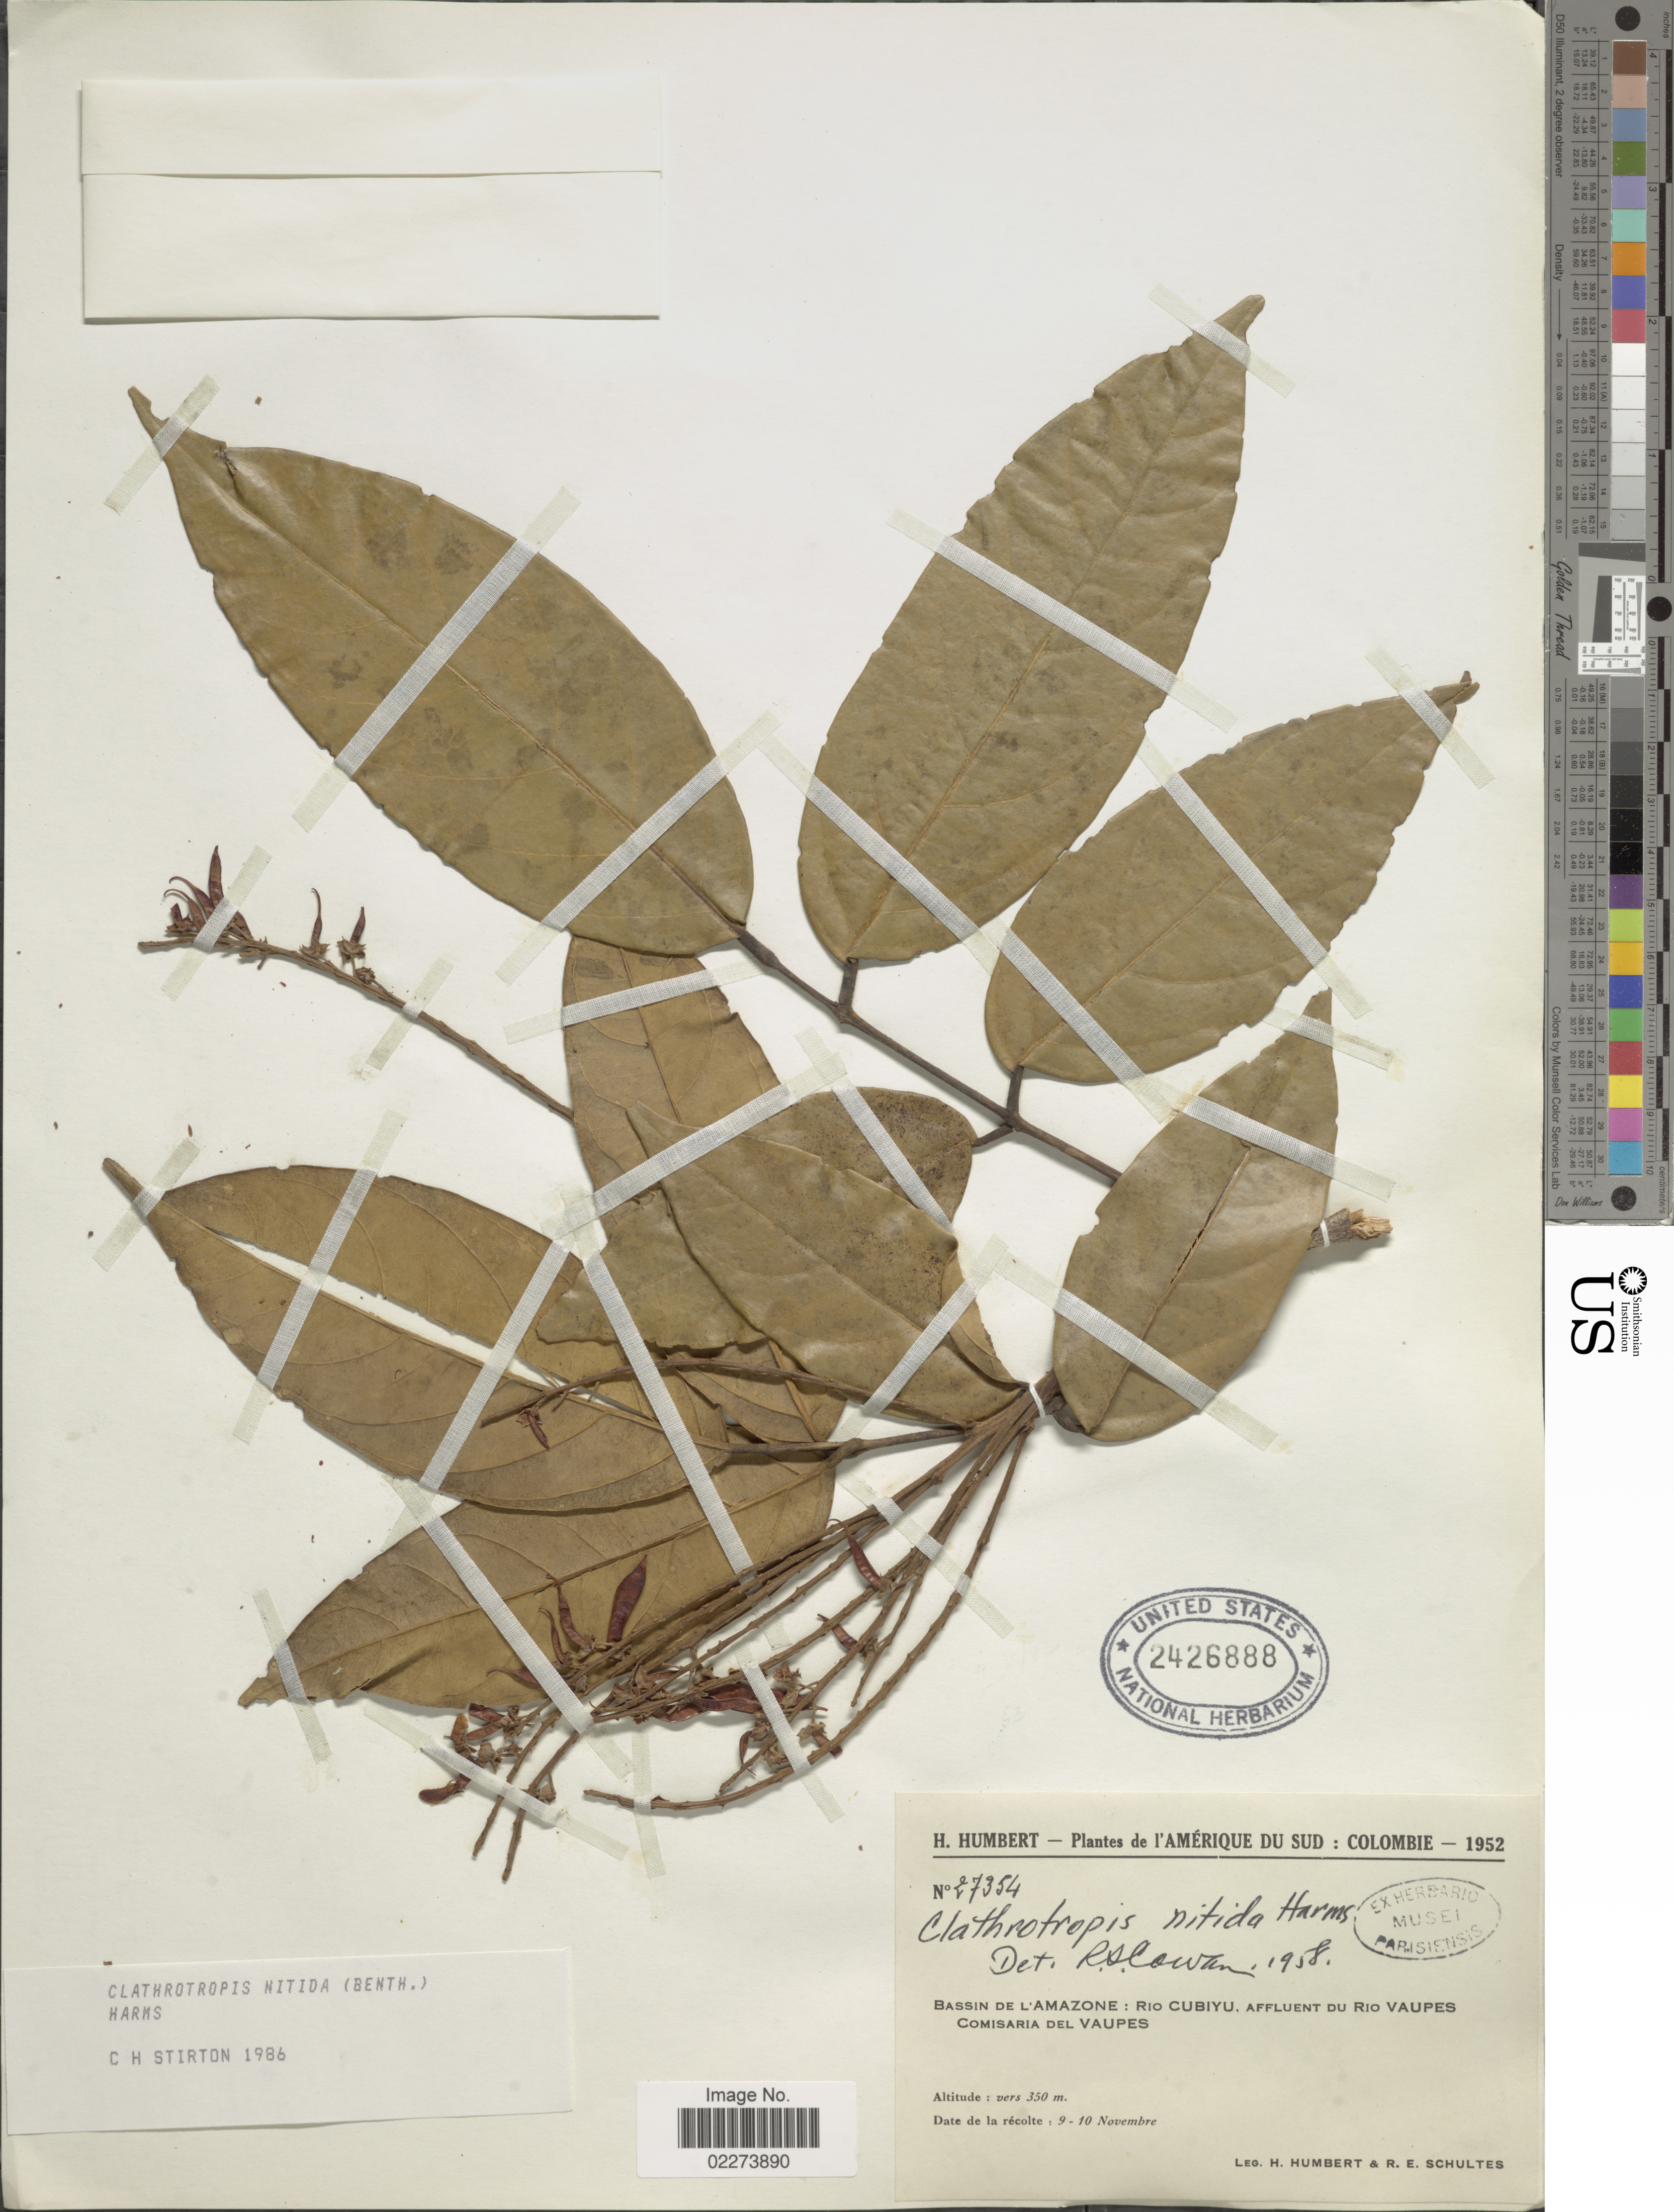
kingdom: Plantae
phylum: Tracheophyta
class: Magnoliopsida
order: Fabales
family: Fabaceae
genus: Clathrotropis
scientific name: Clathrotropis nitida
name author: Harms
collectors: H. Humbert & R. E. Schultes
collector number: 27354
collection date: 1952-11-09/1952-11-10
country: Colombia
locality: De l' Amerique Du Sud, Colombie, Bassin De L' Amazone: Rio Cubiyu, Affluenre du Rio Vaupes Comisaria del Vaupes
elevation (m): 350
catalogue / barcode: US 2426888